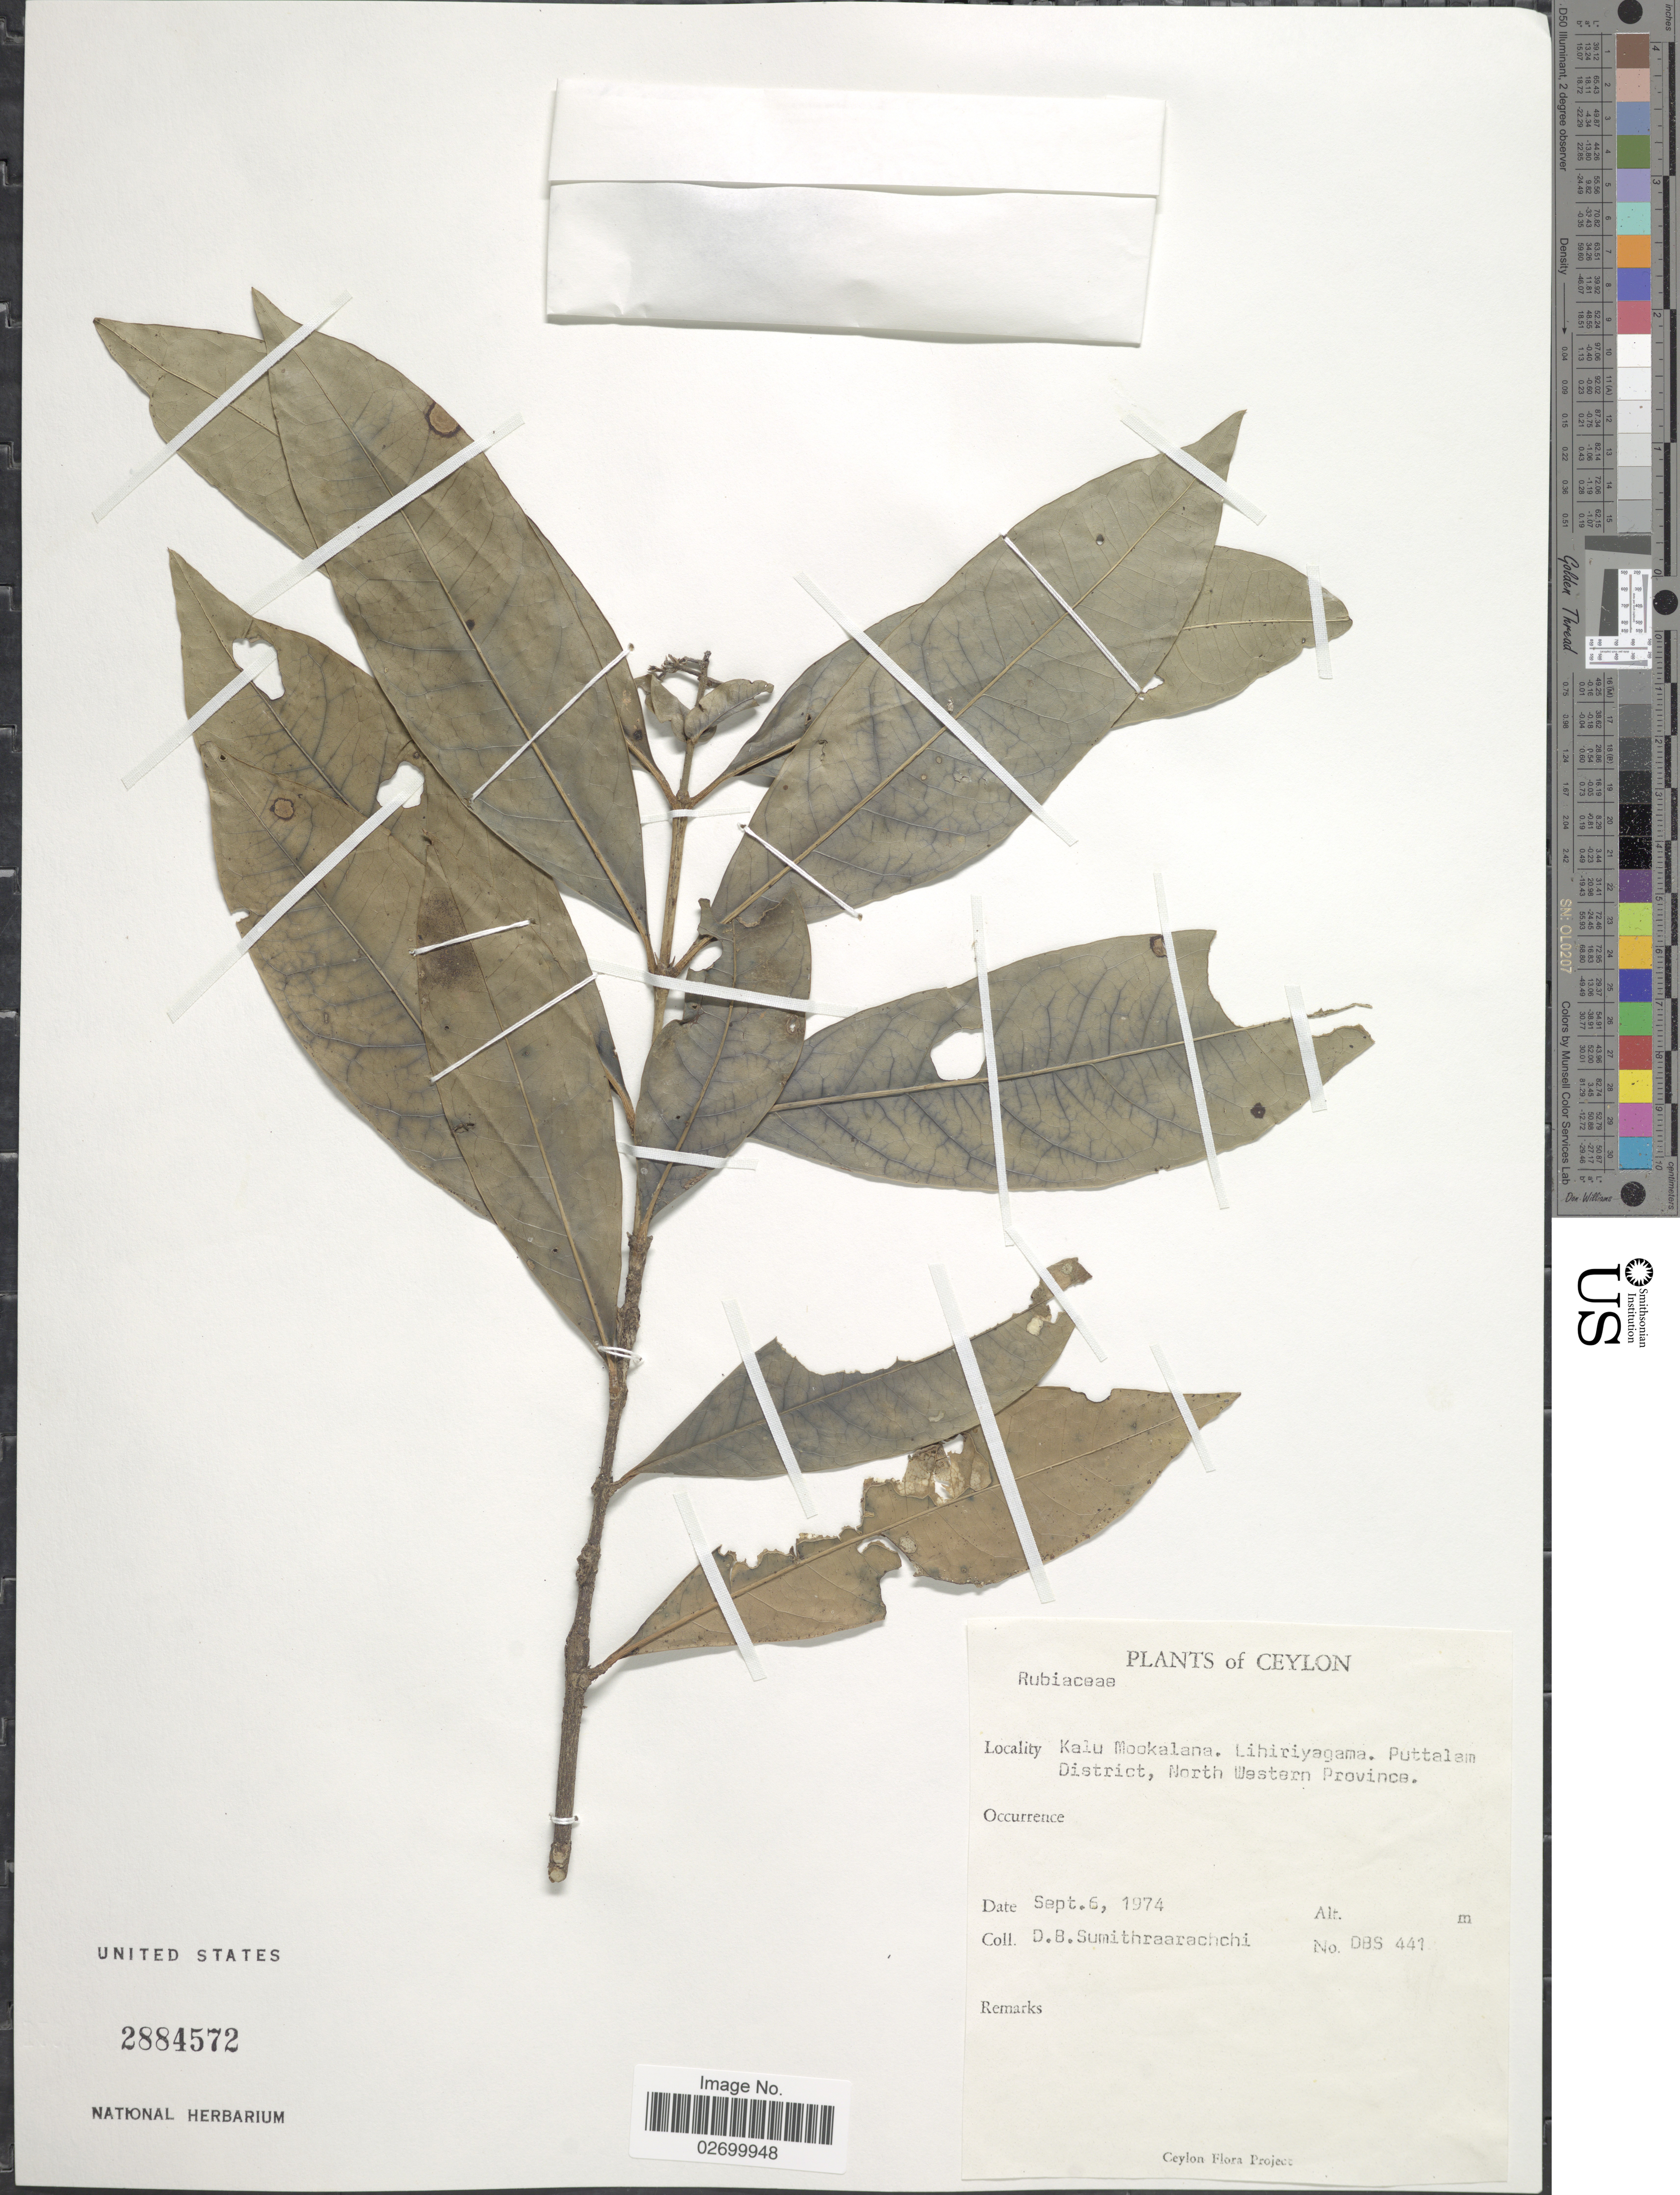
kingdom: Plantae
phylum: Tracheophyta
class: Magnoliopsida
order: Gentianales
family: Rubiaceae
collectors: D. B. Sumithraarachchi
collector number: DBS 441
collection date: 1974-09-06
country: Sri Lanka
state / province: North Western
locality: Ceylon. Kalu Mookalana. Lihiriyagama. Puttalam District.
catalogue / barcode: US 2884572